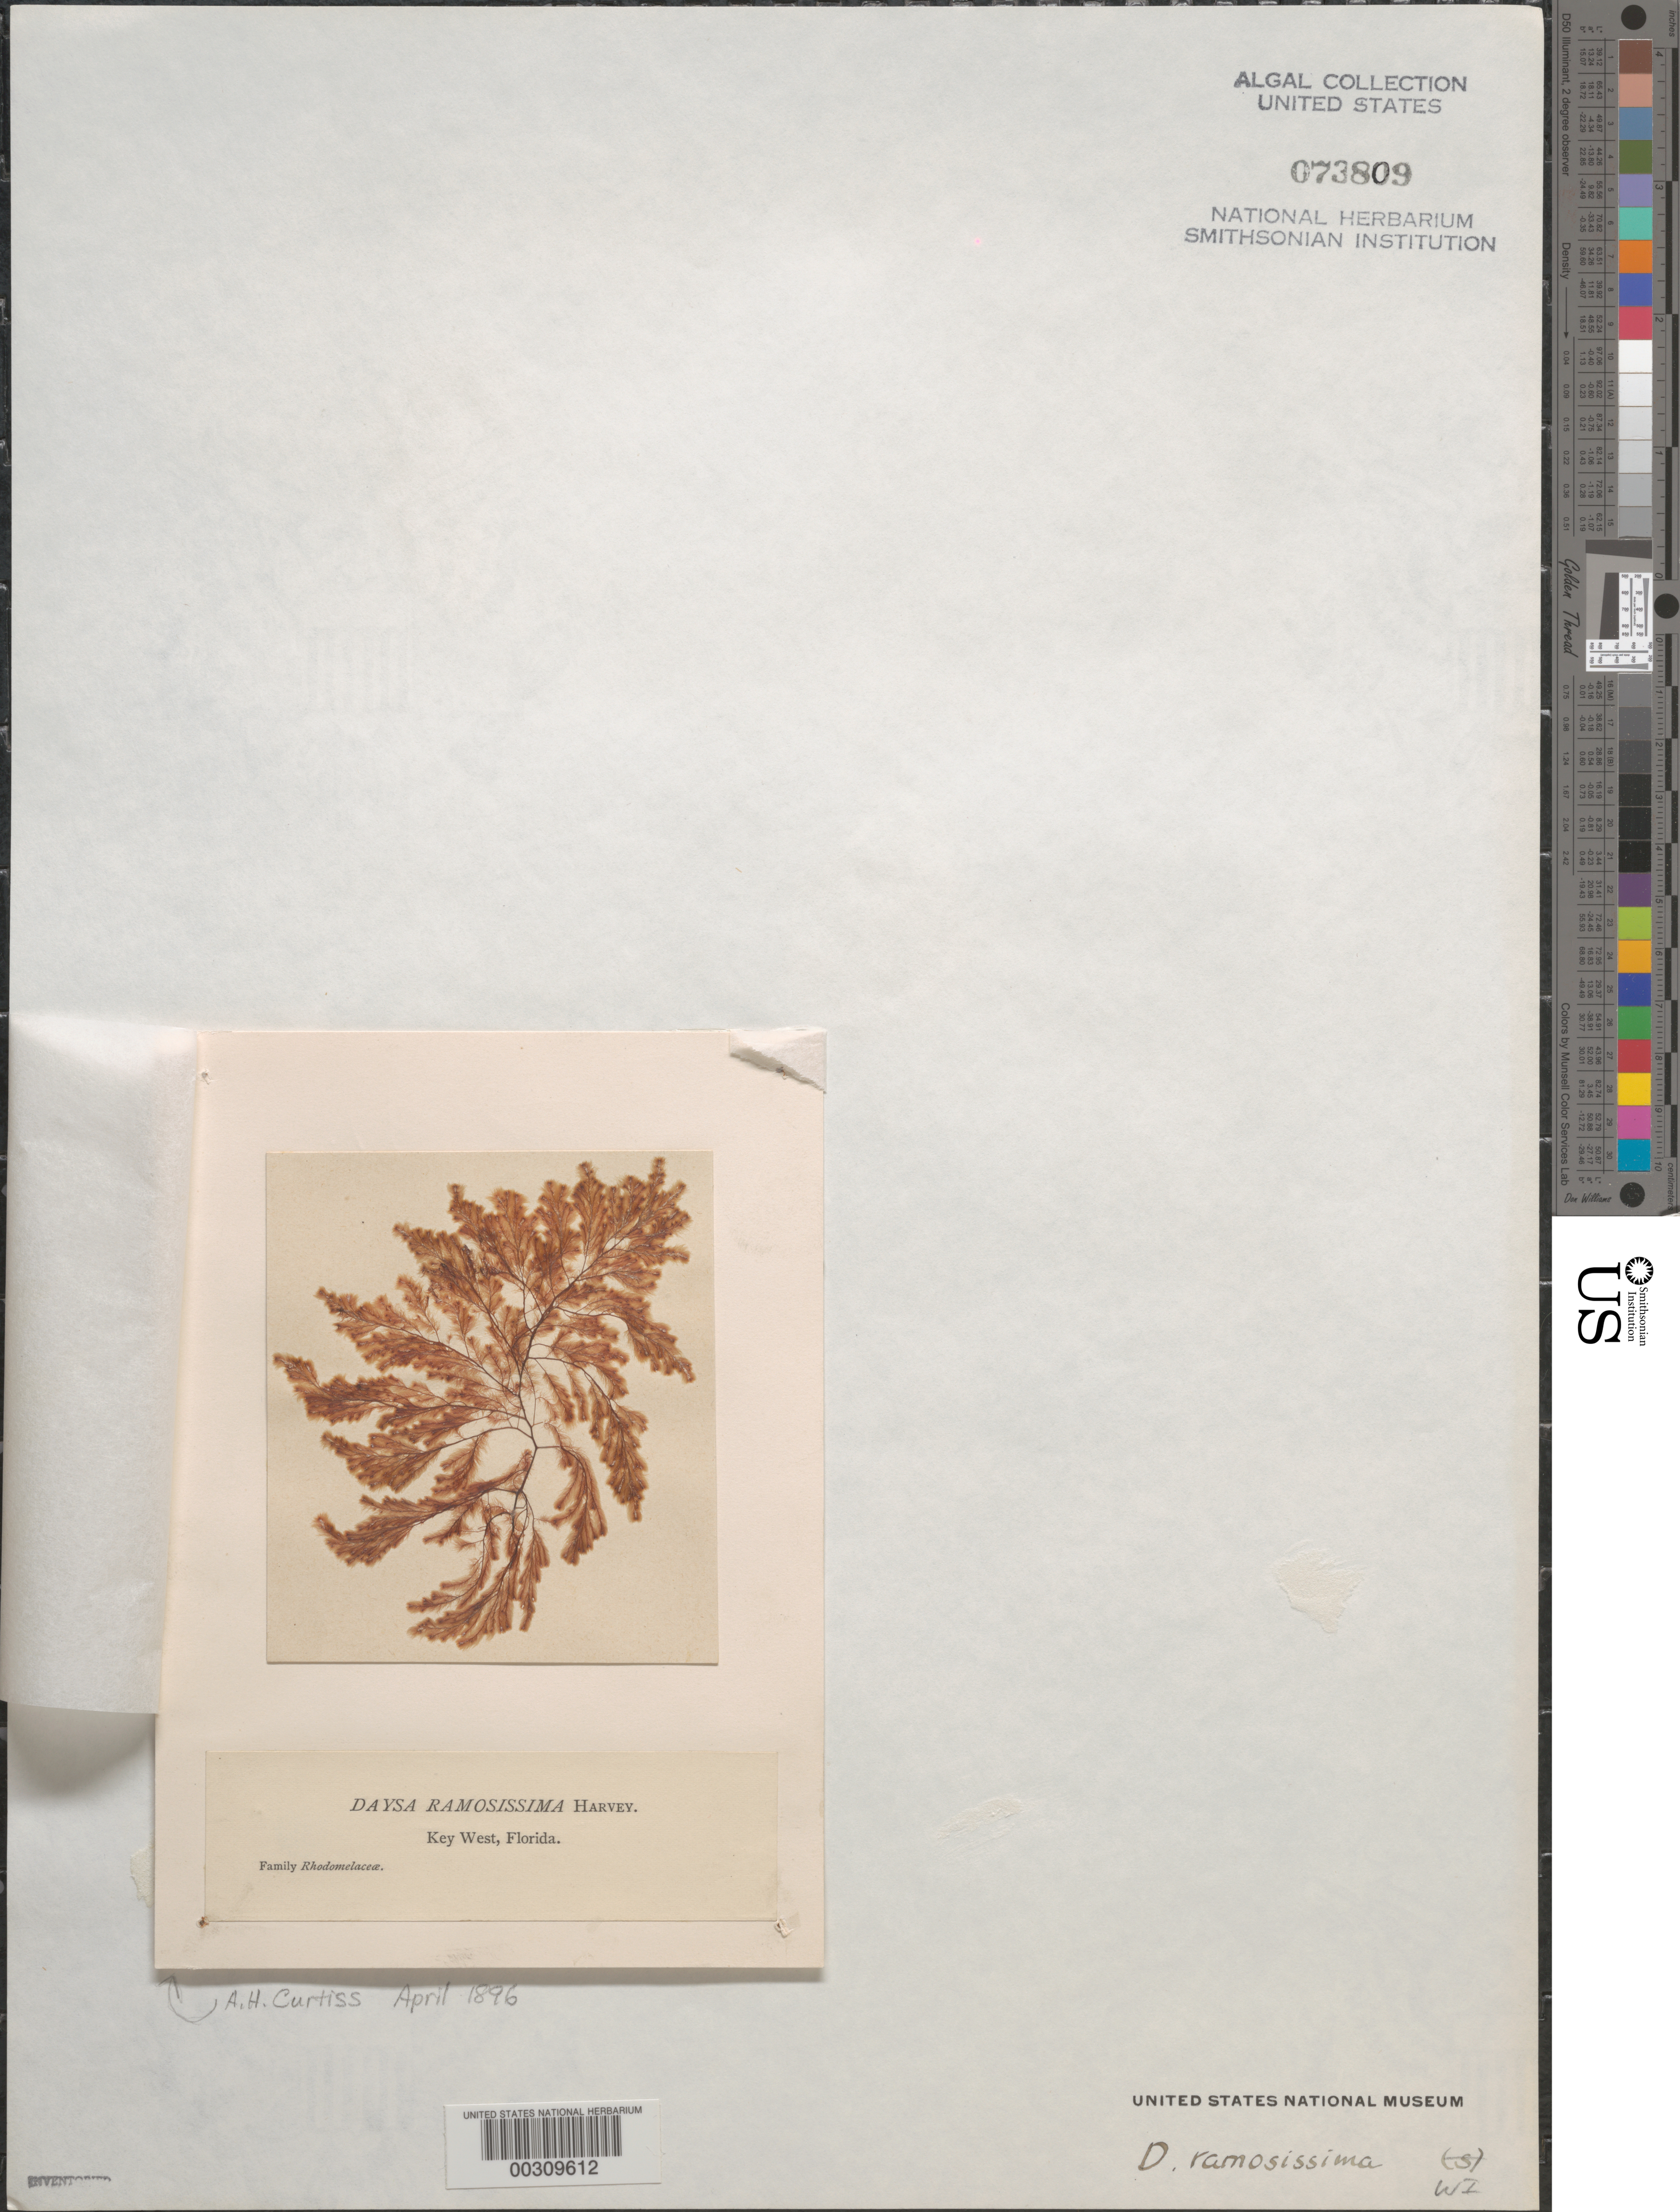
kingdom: Plantae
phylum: Rhodophyta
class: Florideophyceae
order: Ceramiales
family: Dasyaceae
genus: Dasya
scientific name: Dasya ramosissima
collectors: A. H. Curtiss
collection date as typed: Apr 1896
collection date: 1896-04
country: United States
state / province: Florida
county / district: Monroe County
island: Key West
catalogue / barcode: US 73809